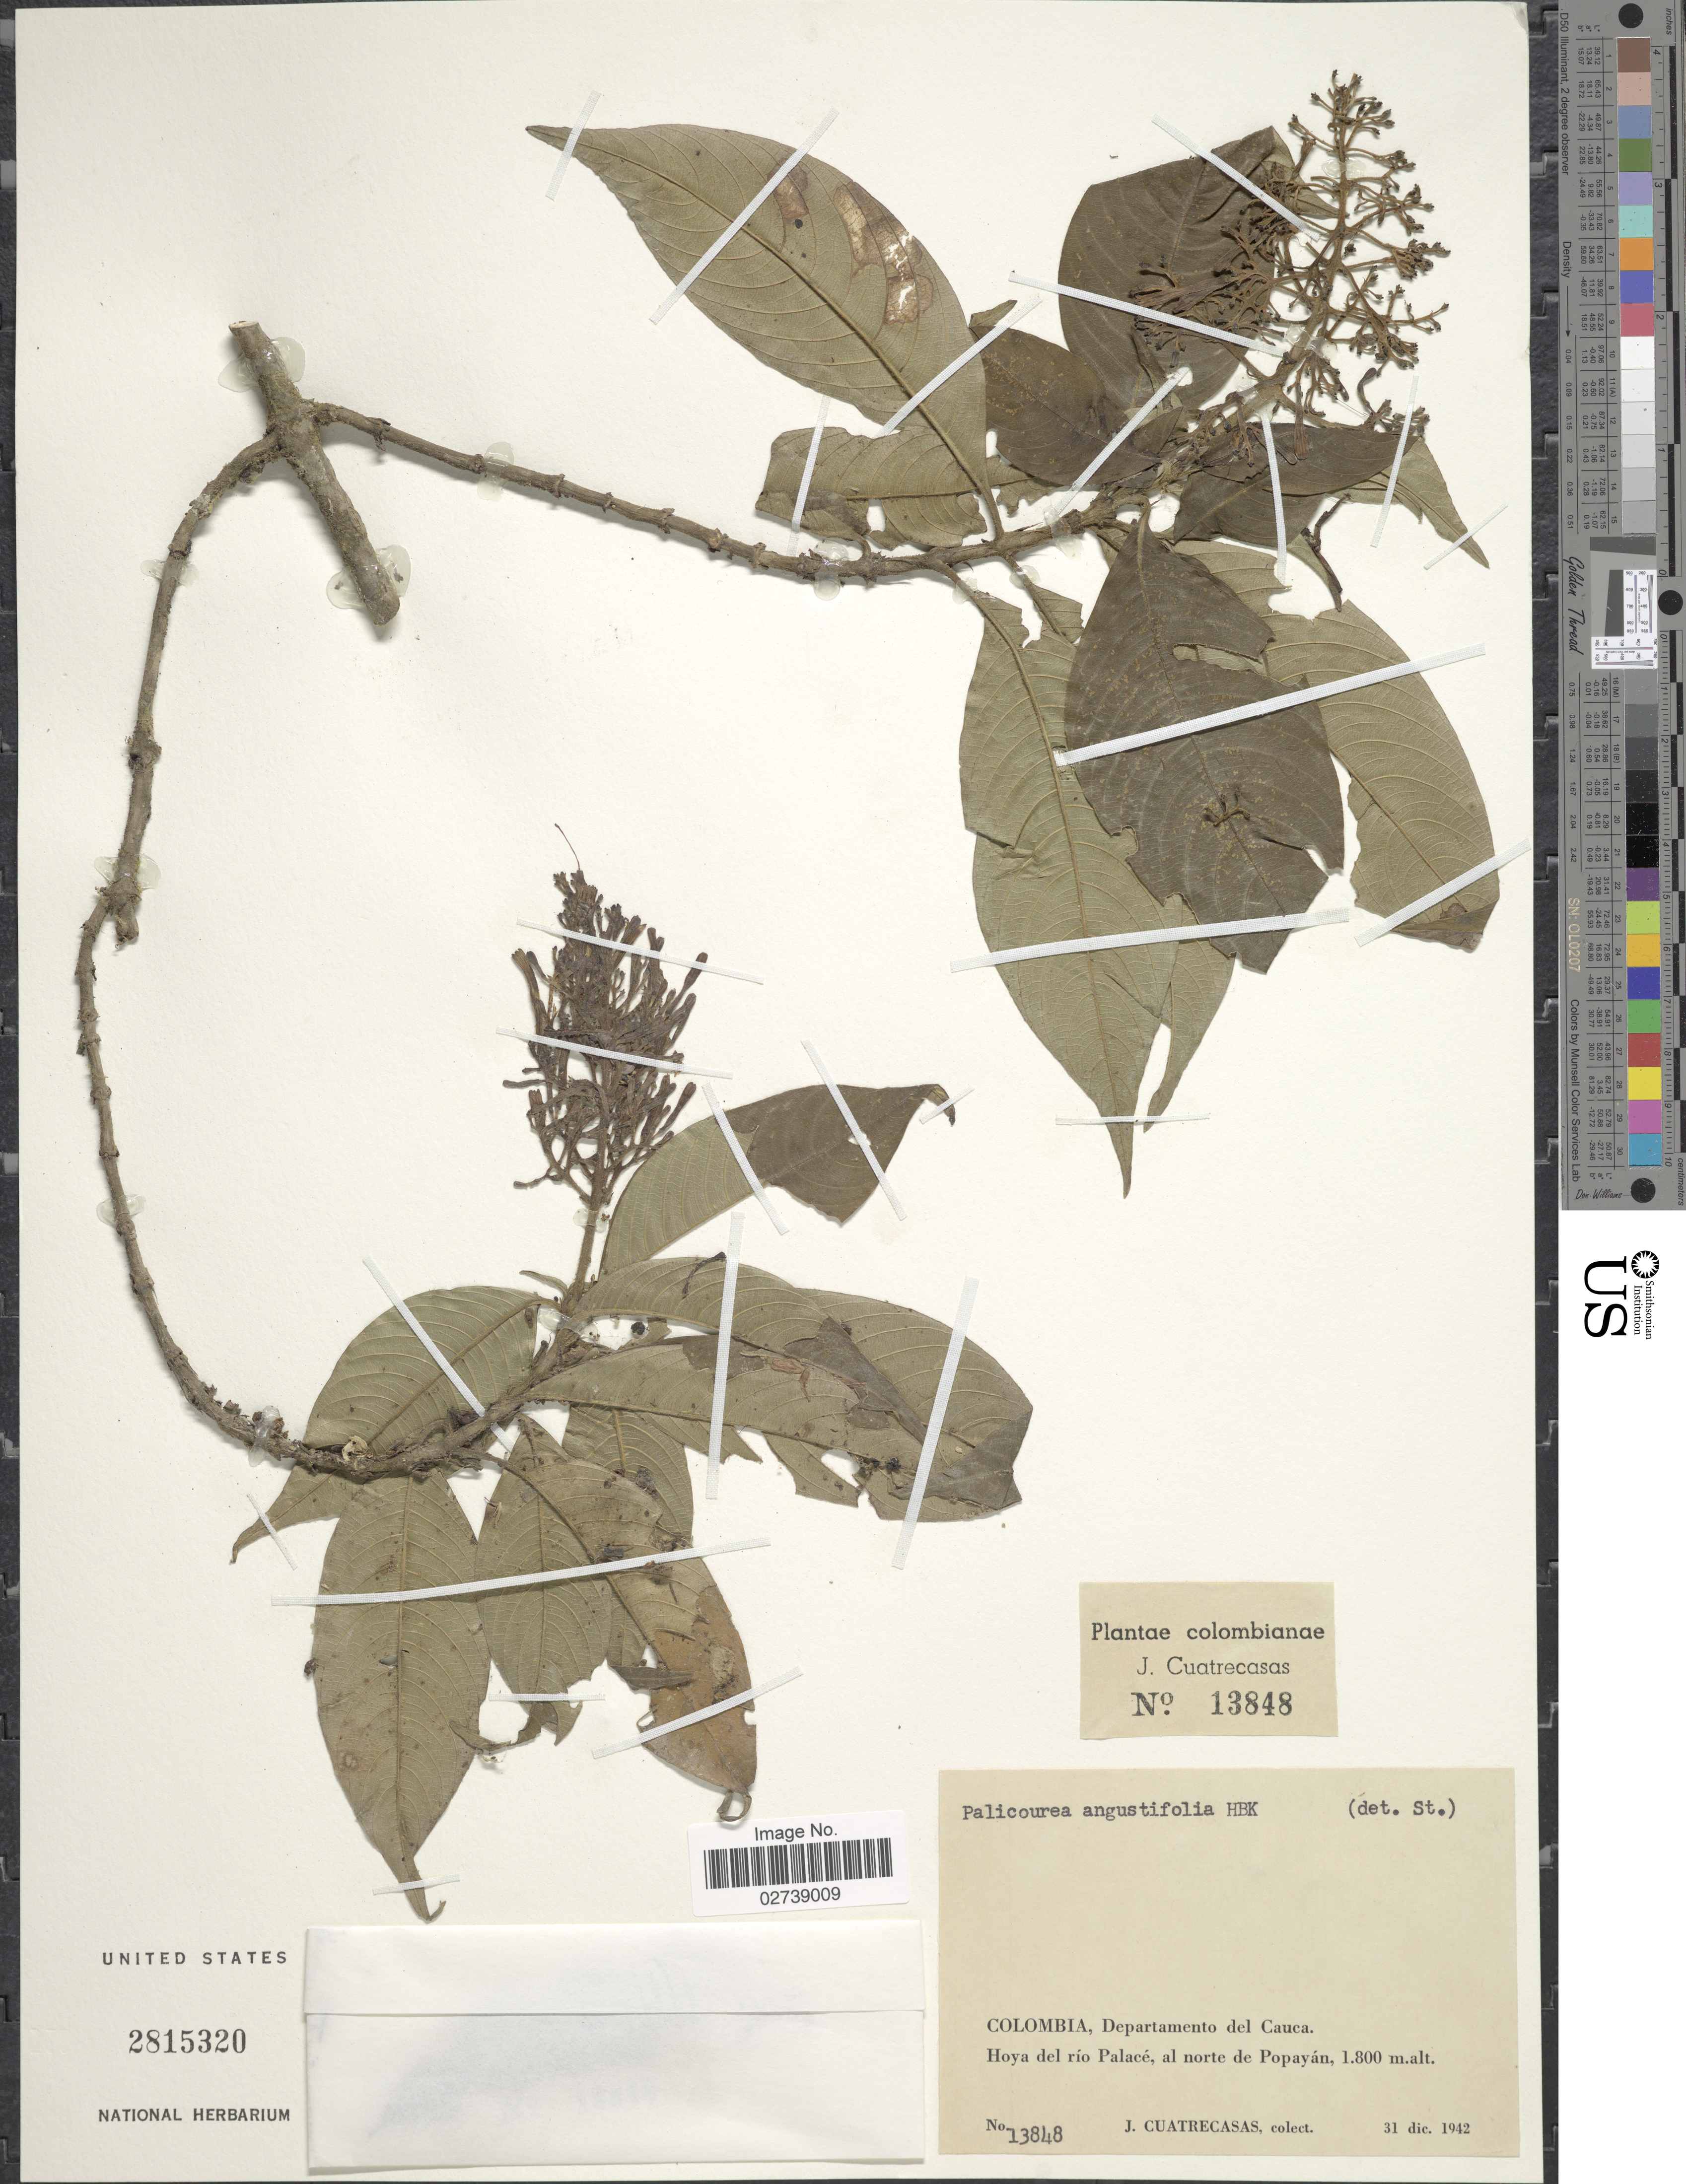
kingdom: Plantae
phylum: Tracheophyta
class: Magnoliopsida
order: Gentianales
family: Rubiaceae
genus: Palicourea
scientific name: Palicourea angustifolia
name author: Kunth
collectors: J. Cuatrecasas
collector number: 13848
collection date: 1942-12-31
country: Colombia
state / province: Cauca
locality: Colombia, Departamento del Cauca, Hoya del rio Palace, al norte de Popayan.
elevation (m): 1800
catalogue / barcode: US 2815320